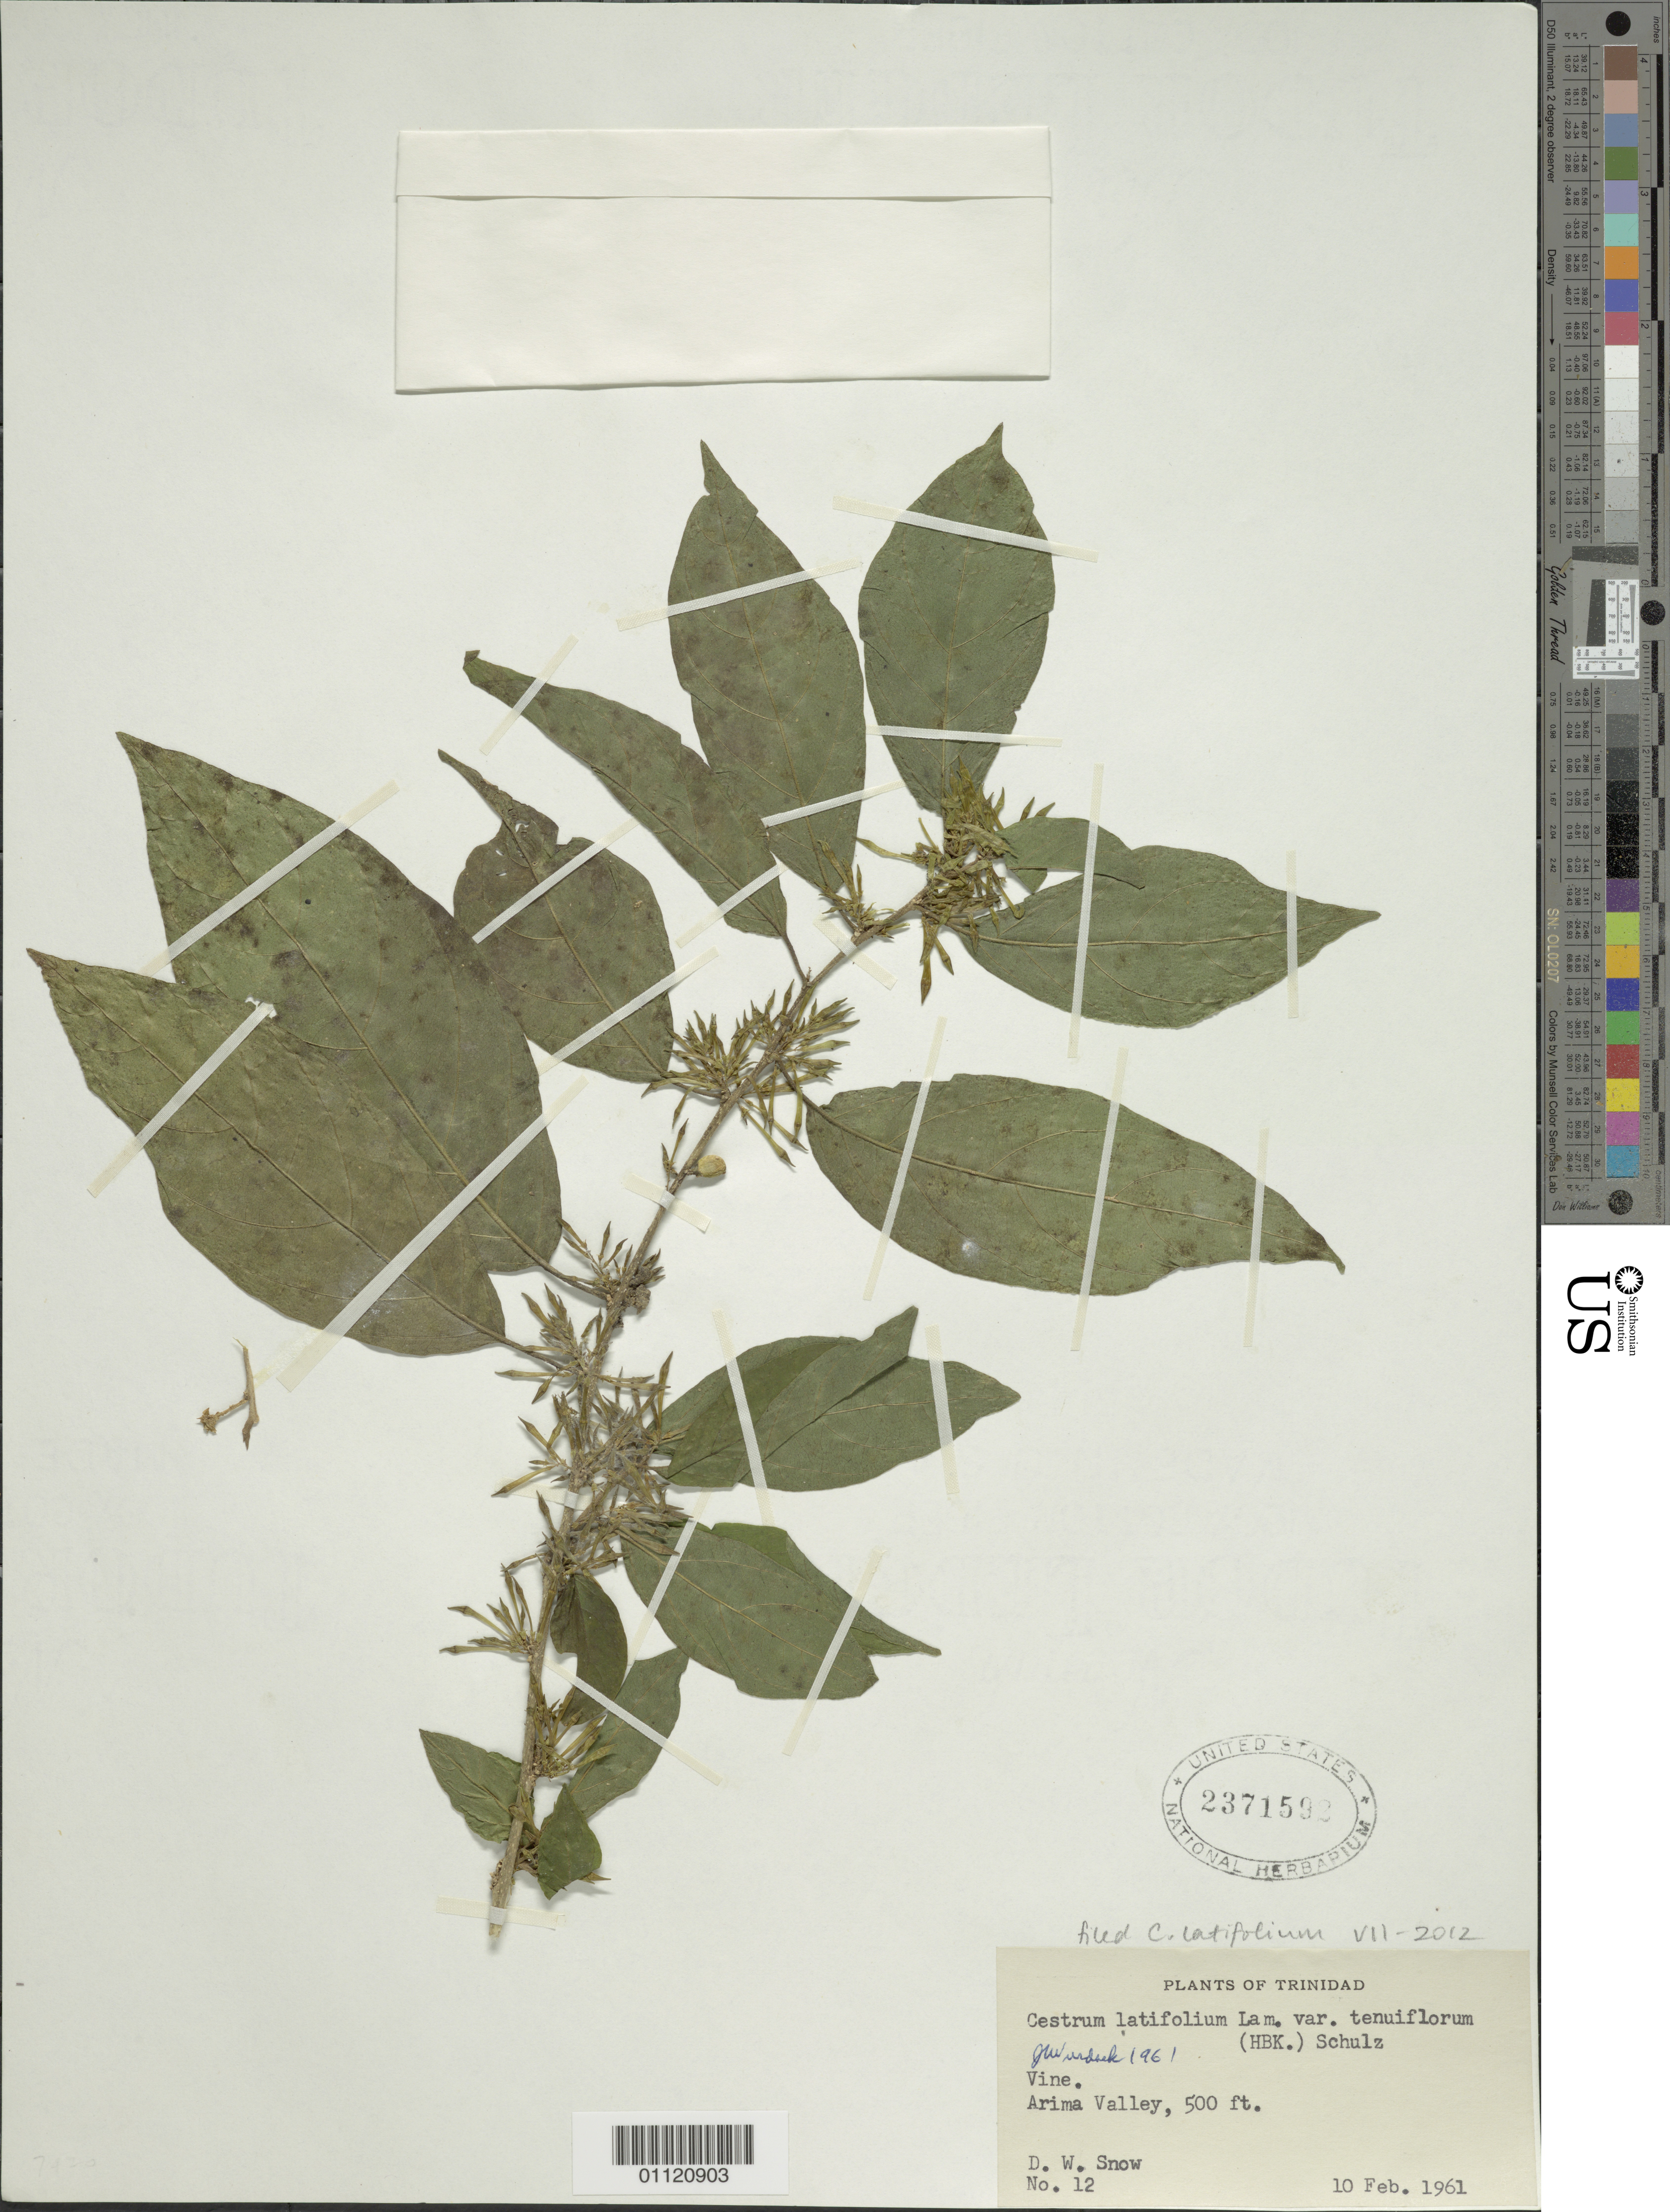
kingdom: Plantae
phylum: Tracheophyta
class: Magnoliopsida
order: Solanales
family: Solanaceae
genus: Cestrum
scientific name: Cestrum latifolium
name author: Lam.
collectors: D. Snow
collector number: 12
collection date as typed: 10 Feb 1961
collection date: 1961-02-10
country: Trinidad and Tobago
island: Trinidad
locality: Arima Valley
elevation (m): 152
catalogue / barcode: US 2371592